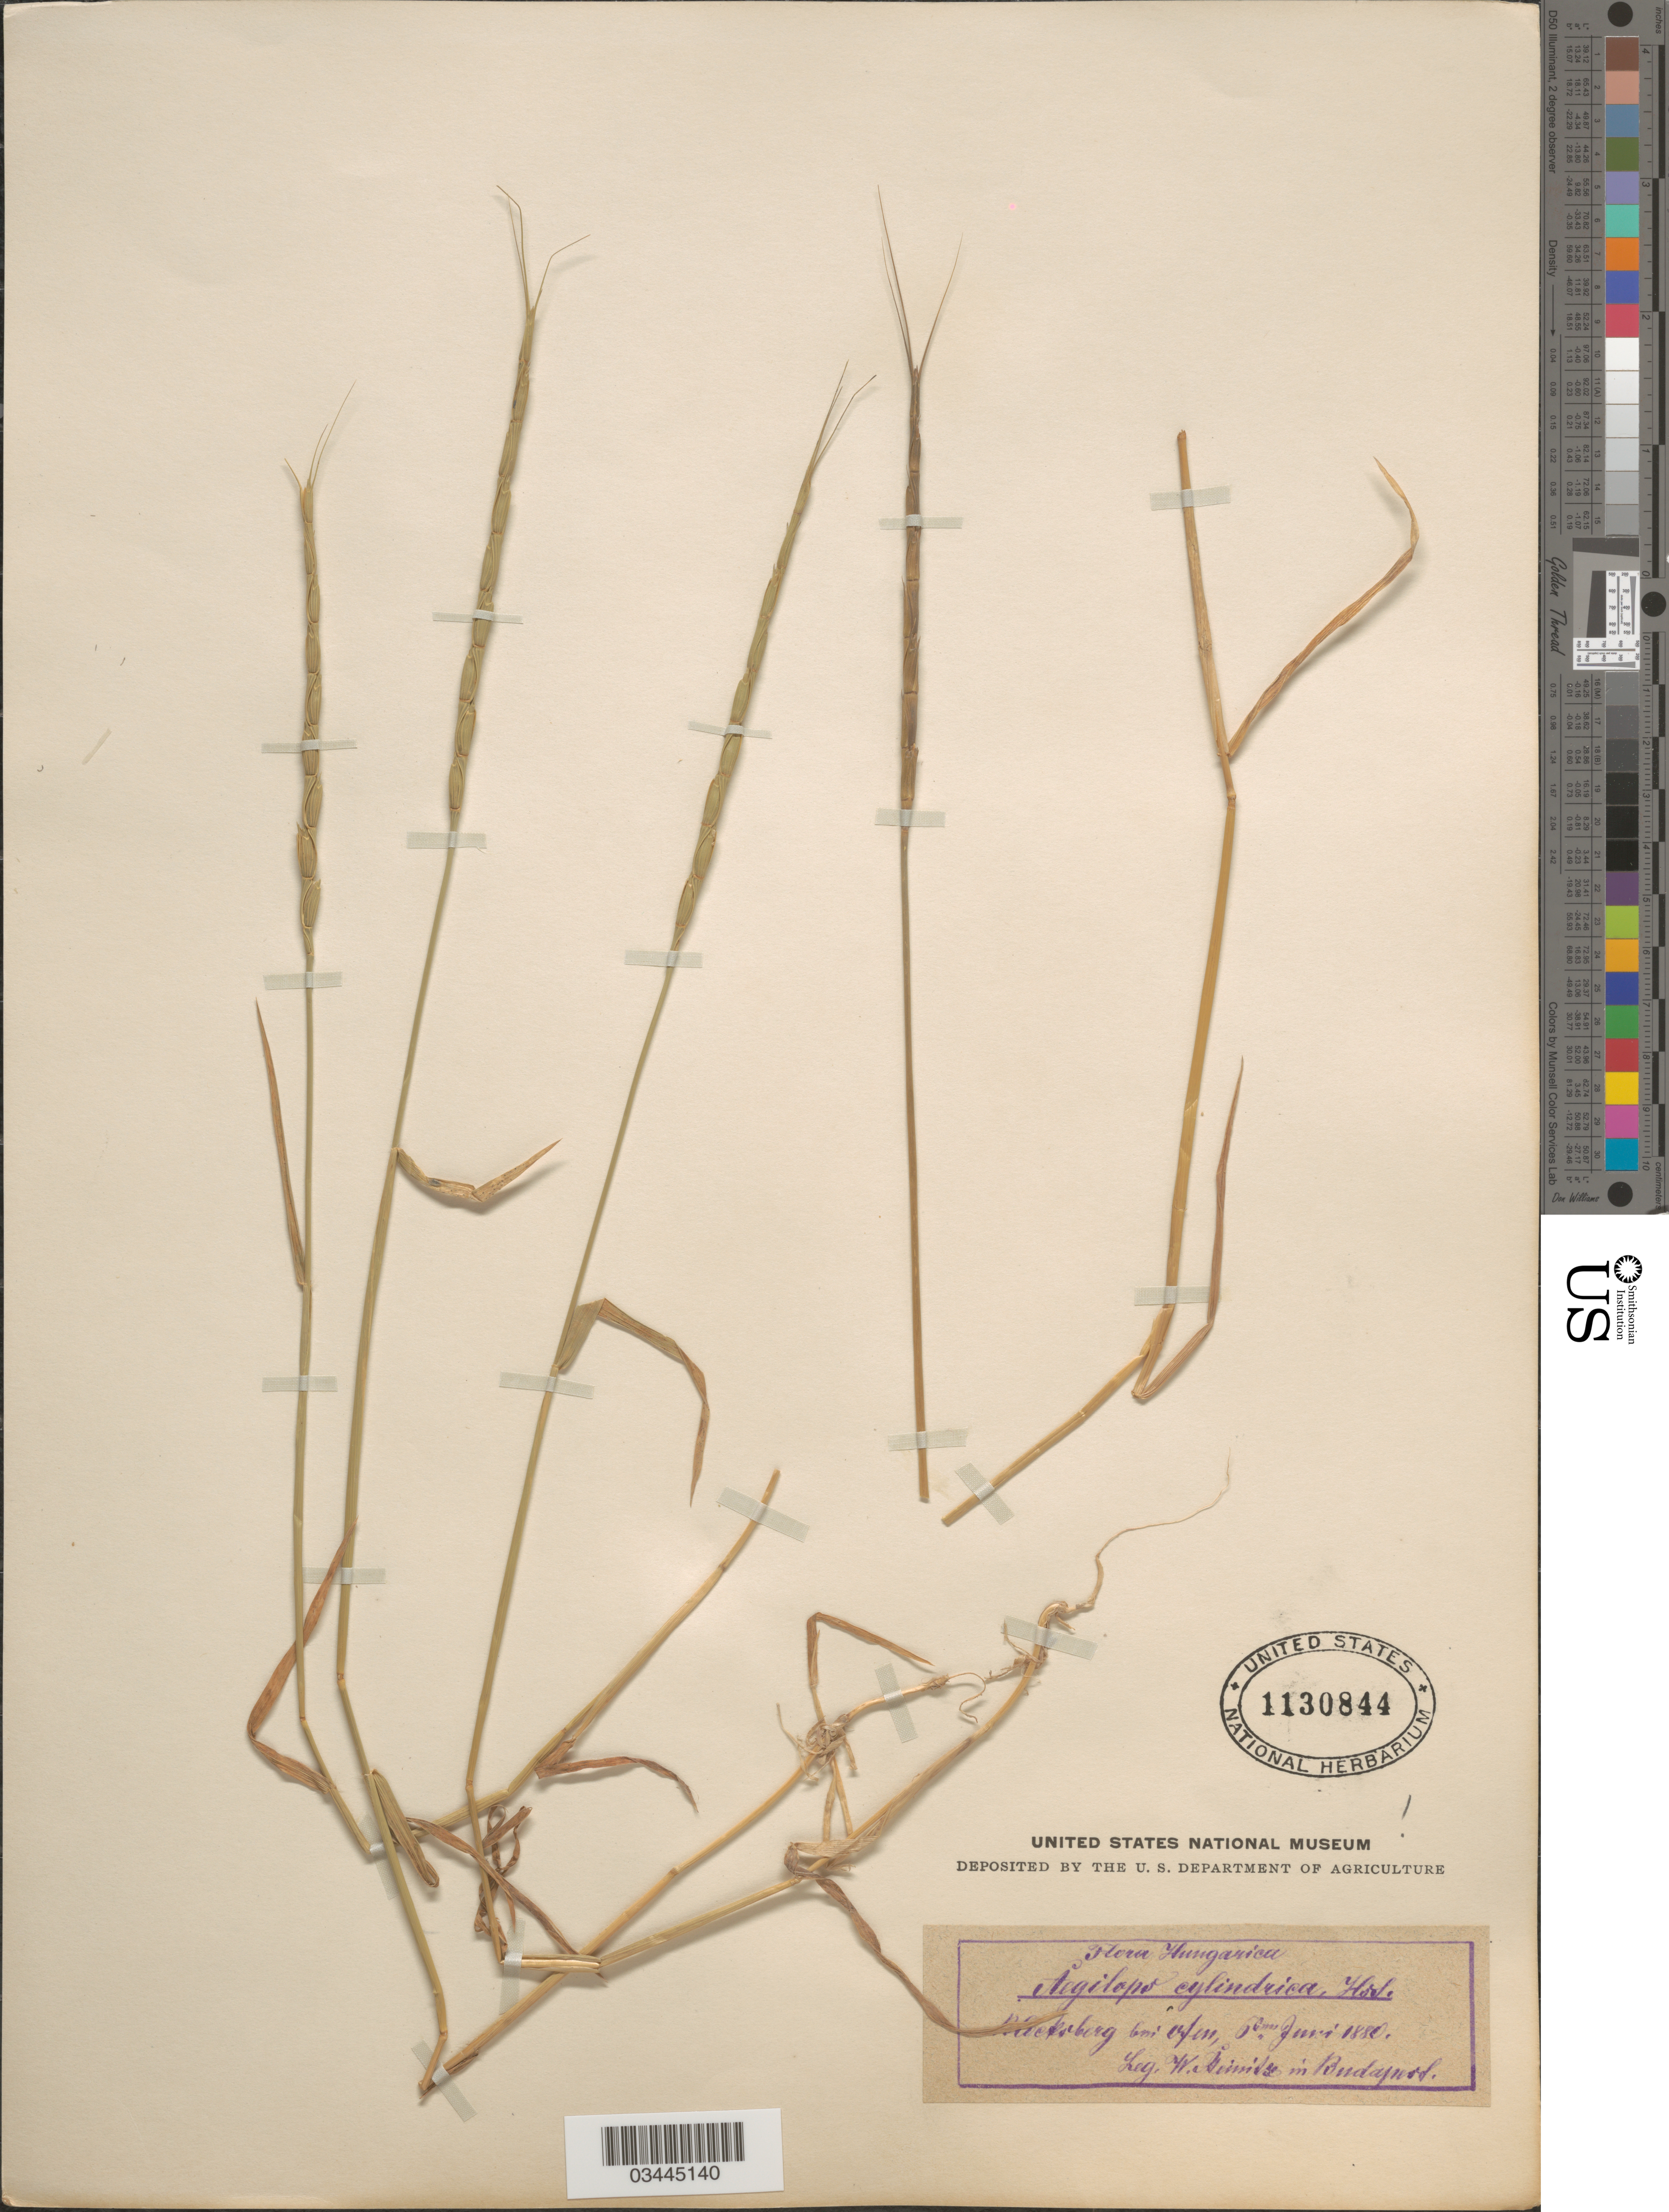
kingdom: Plantae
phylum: Tracheophyta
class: Liliopsida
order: Poales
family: Poaceae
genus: Aegilops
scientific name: Aegilops cylindrica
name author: Host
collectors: W. Steinitz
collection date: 1880-06-06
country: Hungary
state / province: Budapest, Capital District of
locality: Blocksberg bei Ofen, in Budapest.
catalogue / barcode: US 1130844